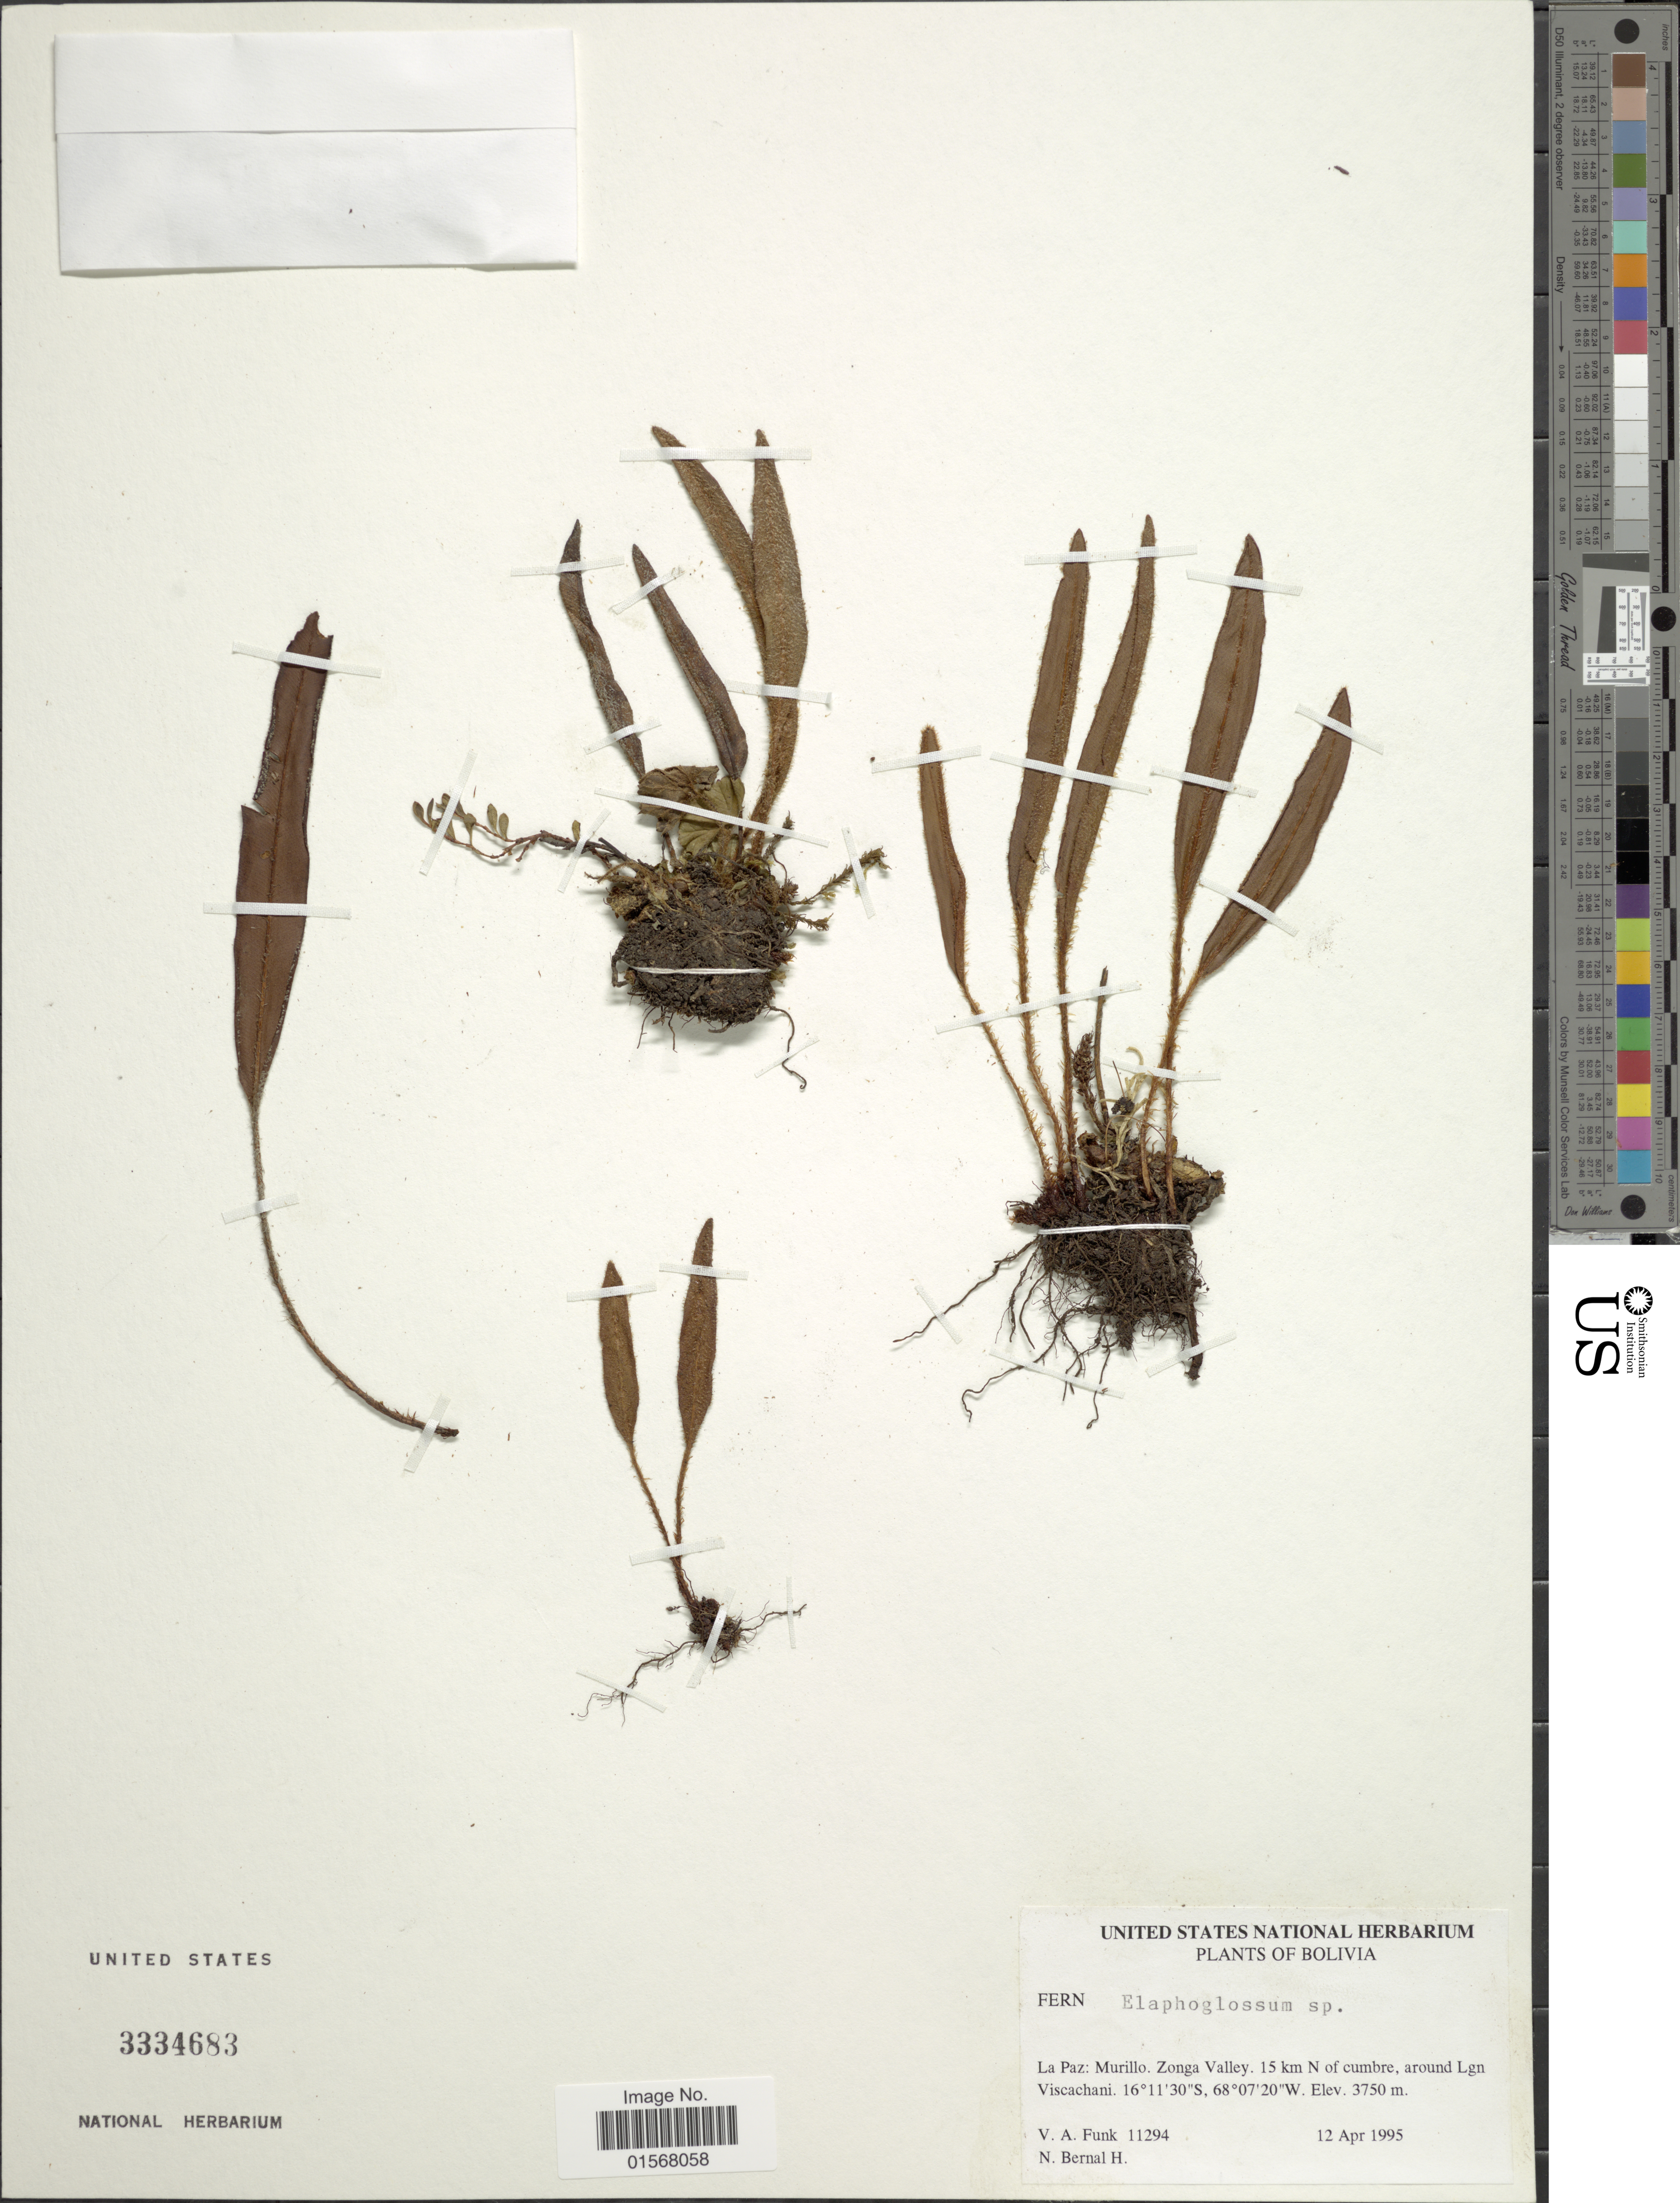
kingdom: Plantae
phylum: Tracheophyta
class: Polypodiopsida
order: Polypodiales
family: Dryopteridaceae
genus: Elaphoglossum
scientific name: Elaphoglossum sp.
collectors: V. Funk & N. Bernal H.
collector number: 11294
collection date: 1995-04-12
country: Bolivia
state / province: La Paz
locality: La Paz: Murillo, Zonga Valley, 15 km N of Cumbre, around Lgn Viscachani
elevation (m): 3750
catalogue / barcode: US 3334683